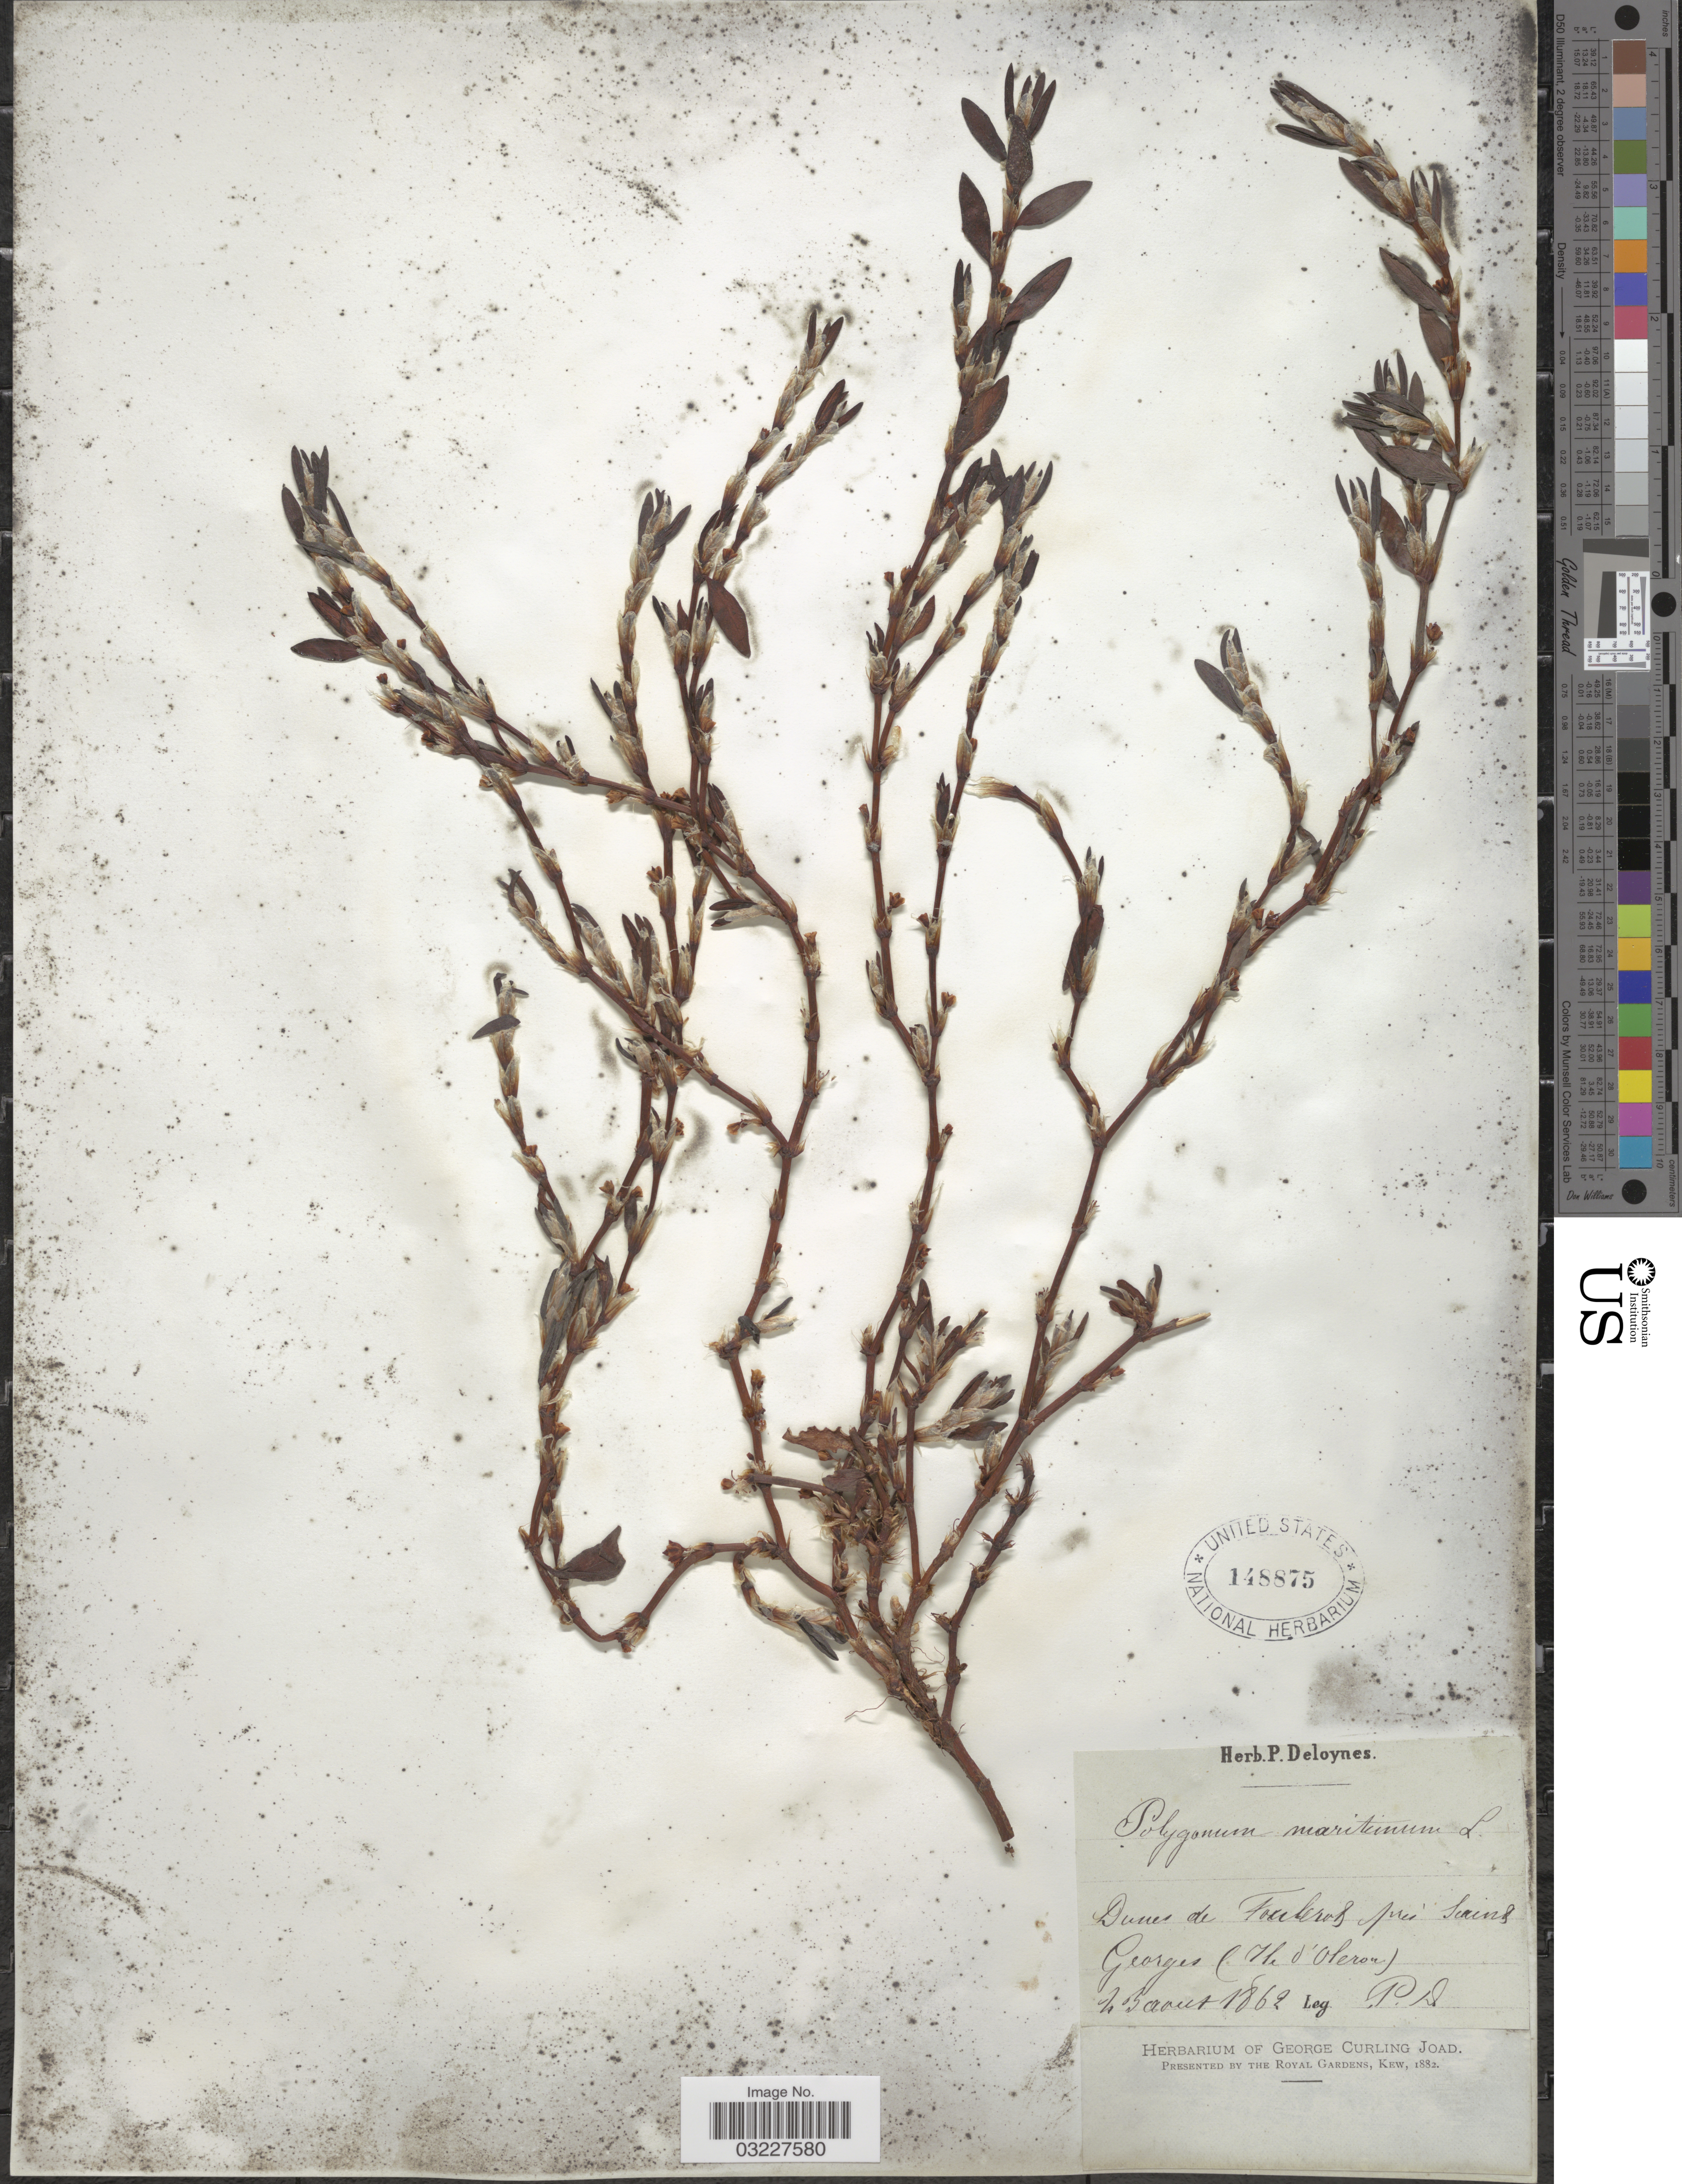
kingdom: Plantae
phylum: Tracheophyta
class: Magnoliopsida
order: Caryophyllales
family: Polygonaceae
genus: Polygonum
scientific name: Polygonum maritimum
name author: L.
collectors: P. Deloynes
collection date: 1862-08-03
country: France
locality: Dunes de Foulerot pres Saint Georges (Ile d'Oleron).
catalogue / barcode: US 148875